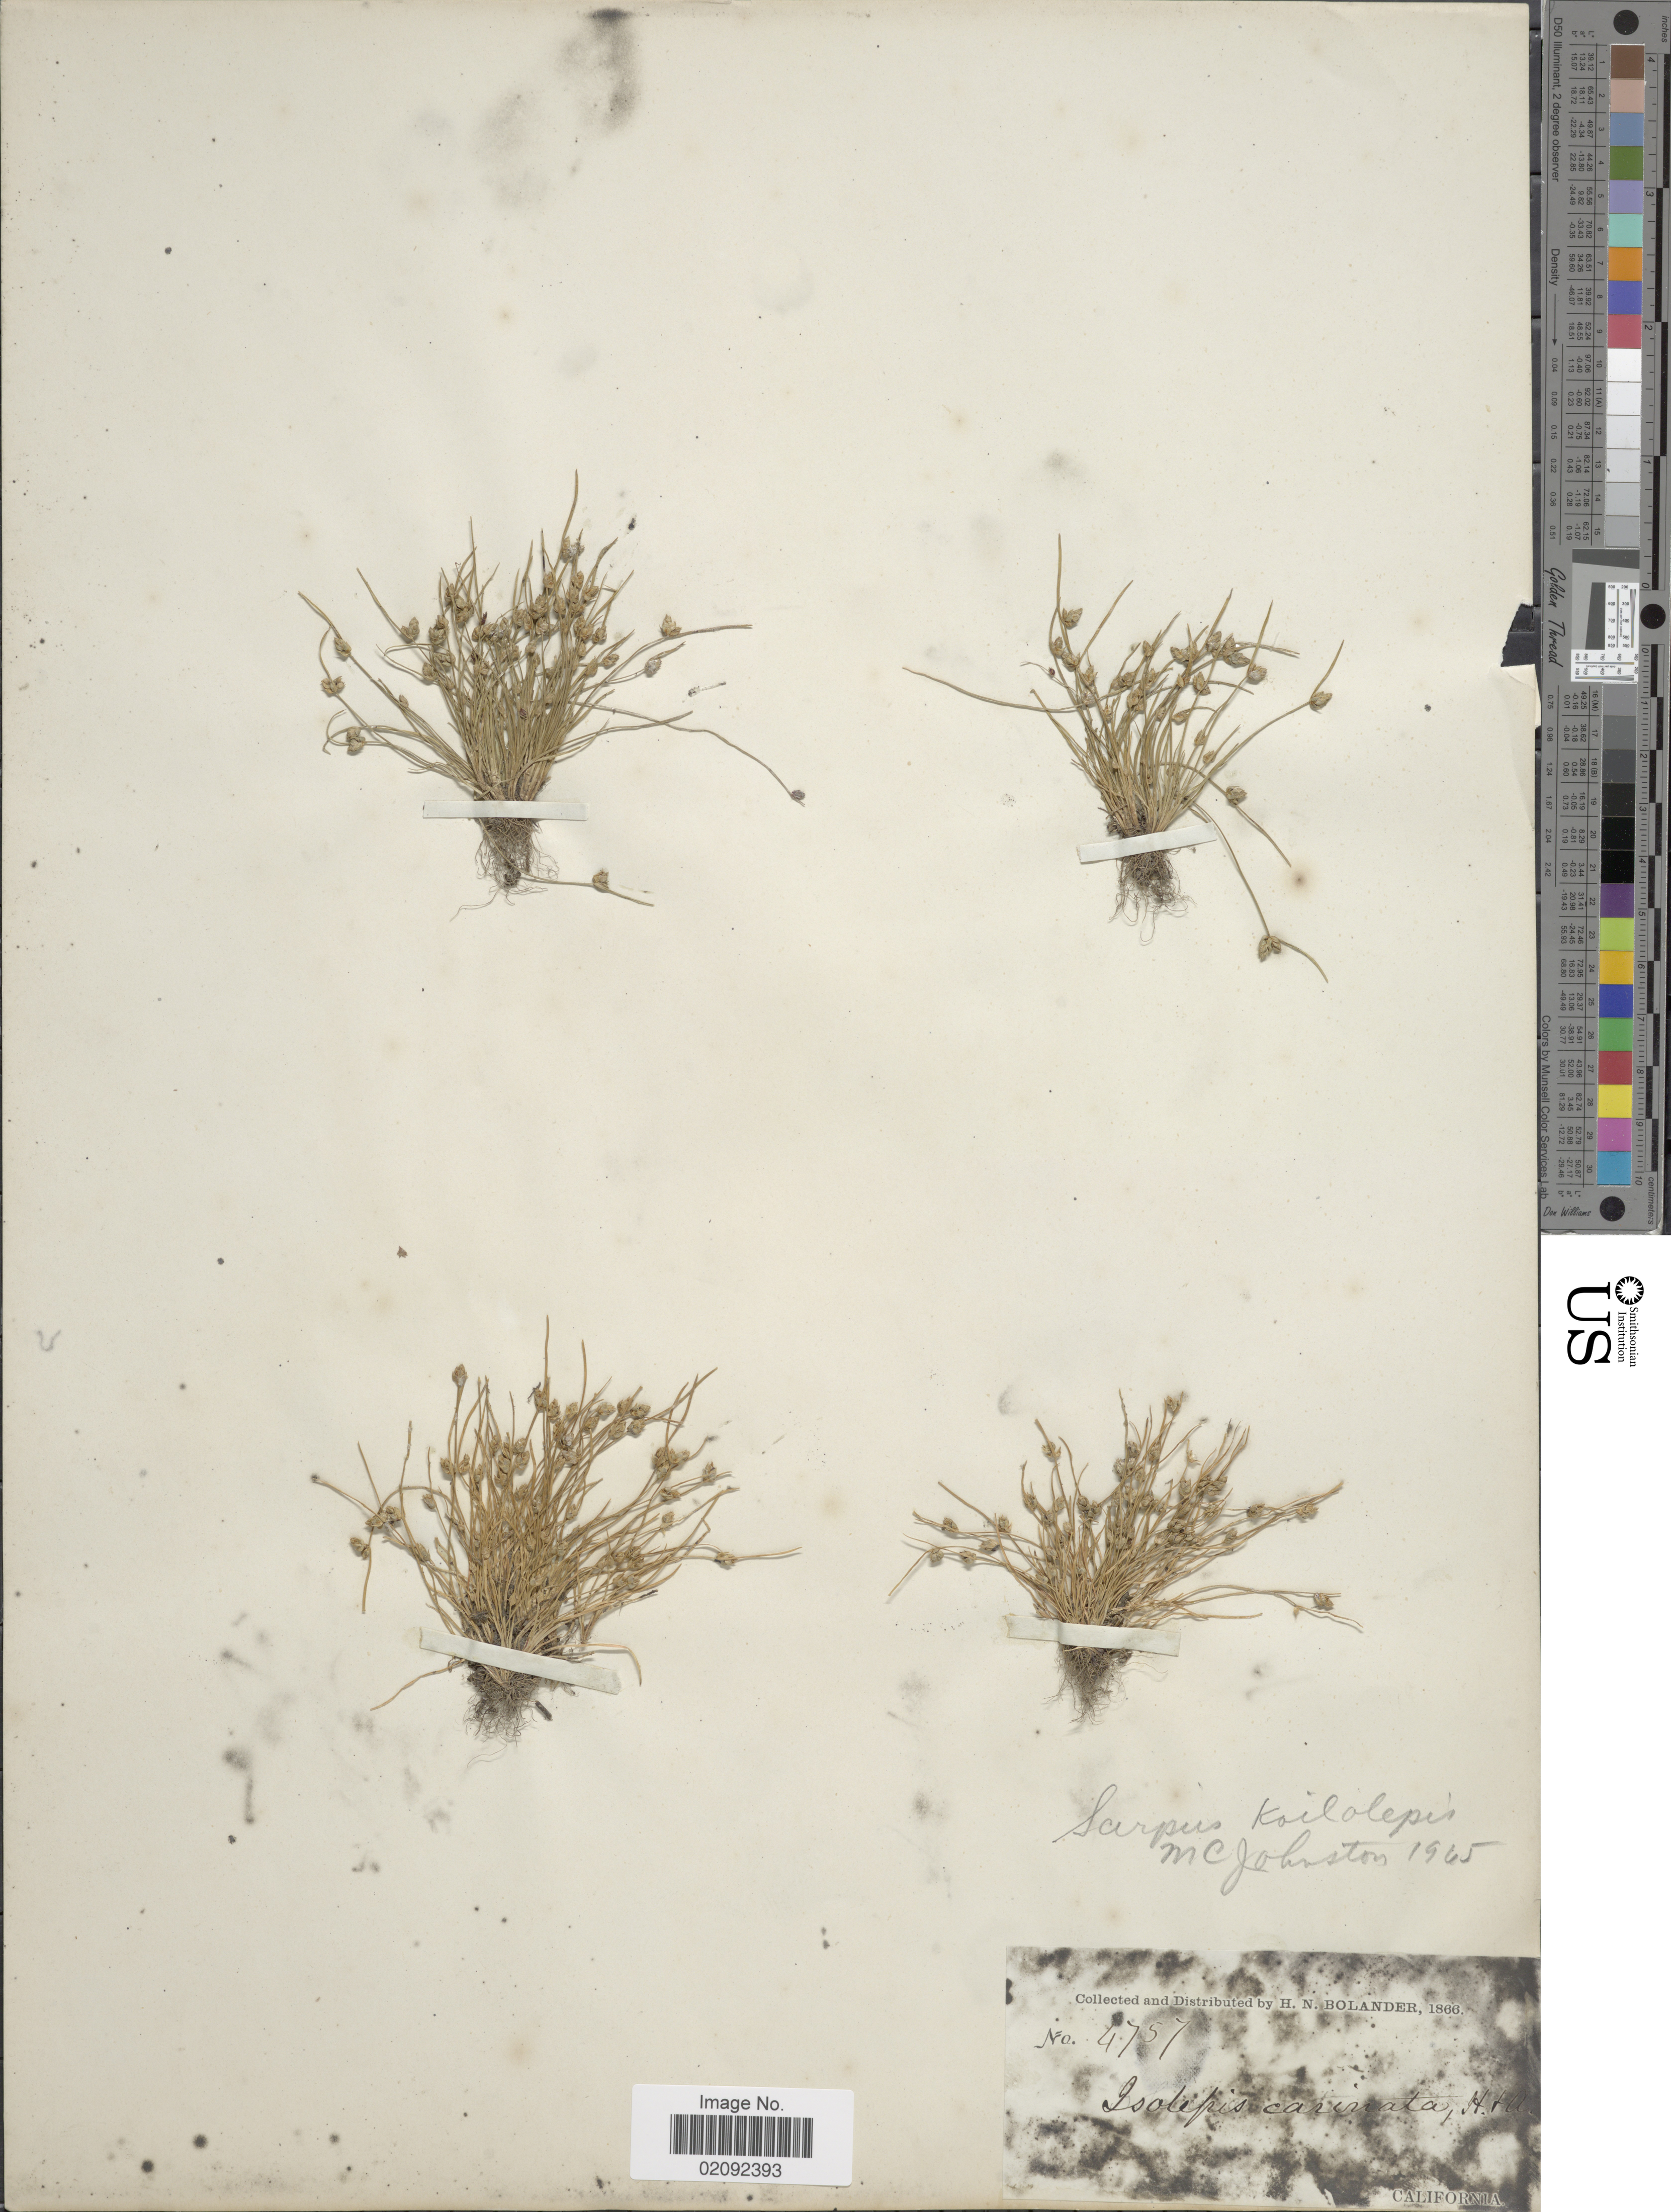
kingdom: Plantae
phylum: Tracheophyta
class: Liliopsida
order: Poales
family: Cyperaceae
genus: Isolepis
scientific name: Isolepis carinata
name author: Hook. & Arn. ex Torr.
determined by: Strong, M. T., (US), Smithsonian Institution - National Museum of Natural History (UNITED STATES)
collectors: H. Bolander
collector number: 4757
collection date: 1866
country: United States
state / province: California